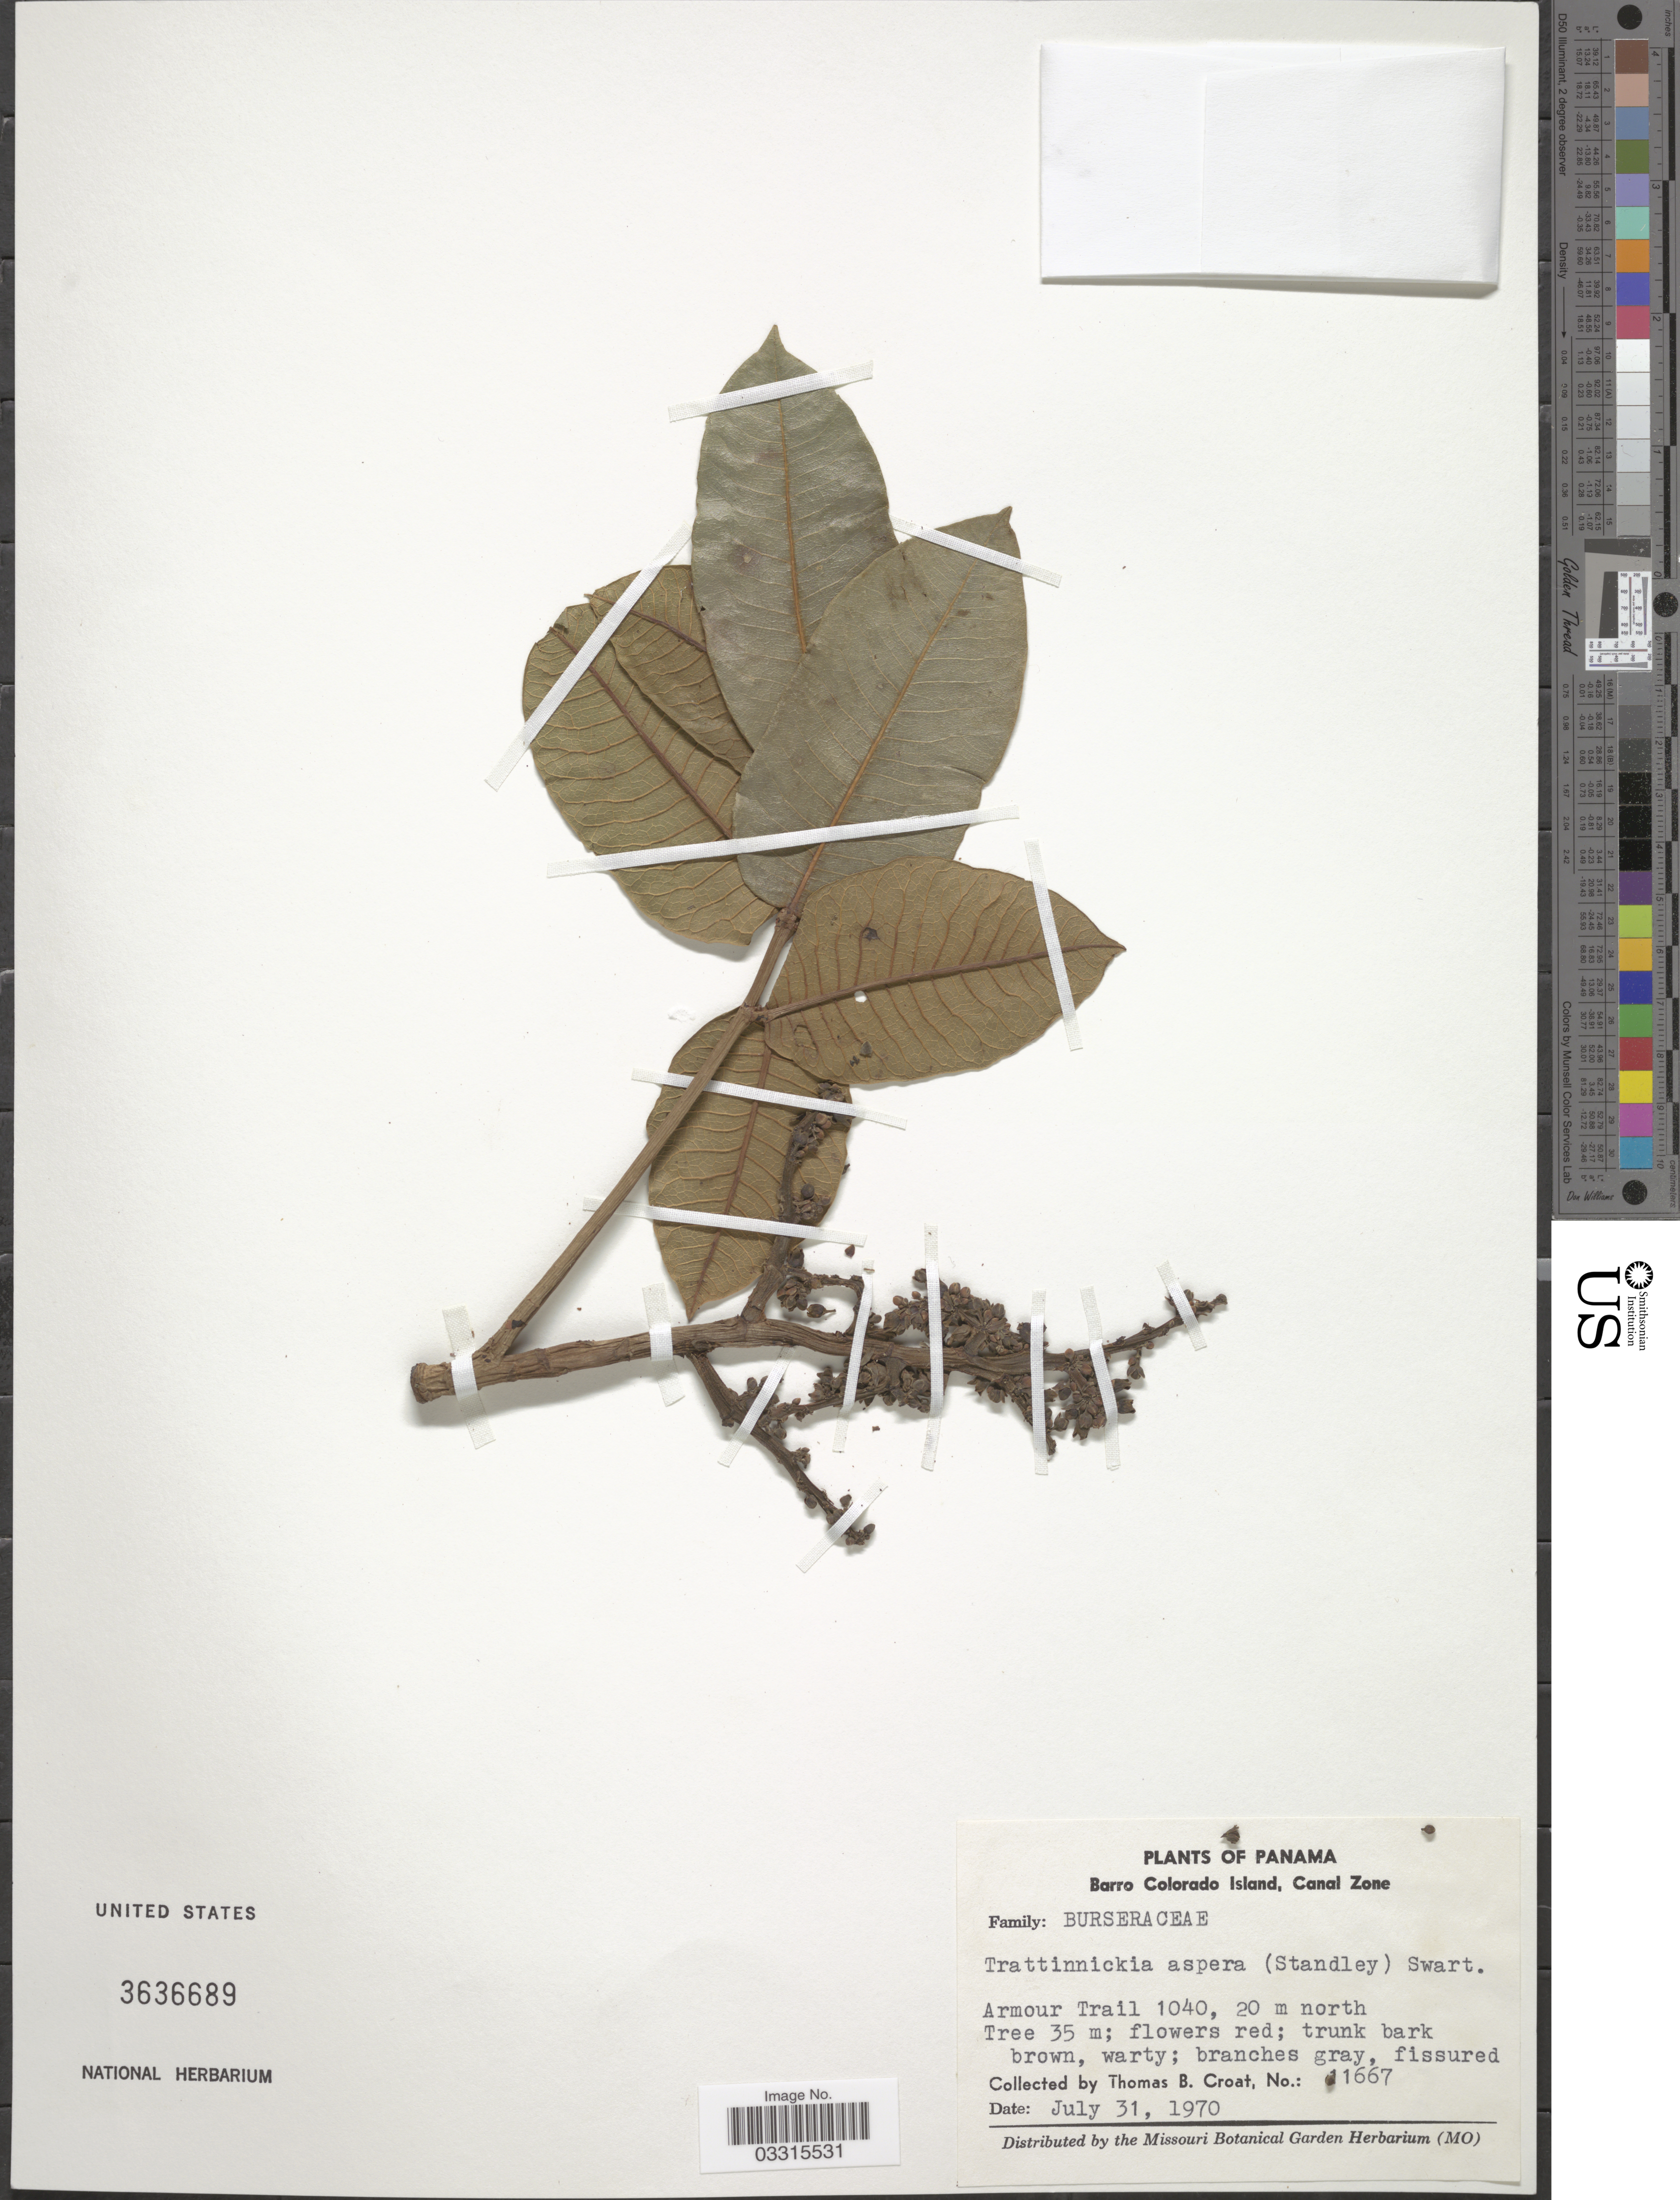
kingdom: Plantae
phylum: Tracheophyta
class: Magnoliopsida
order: Sapindales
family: Burseraceae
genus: Trattinnickia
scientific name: Trattinnickia aspera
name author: (Standl.) Swart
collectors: T. B. Croat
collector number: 11667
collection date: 1970-07-31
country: Panama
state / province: Panamá Oeste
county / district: Canal Zone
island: Barro Colorado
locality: Barro Colorado Island, Canal Zone. Armour Trail 1040, 20 m north.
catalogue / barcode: US 3636689